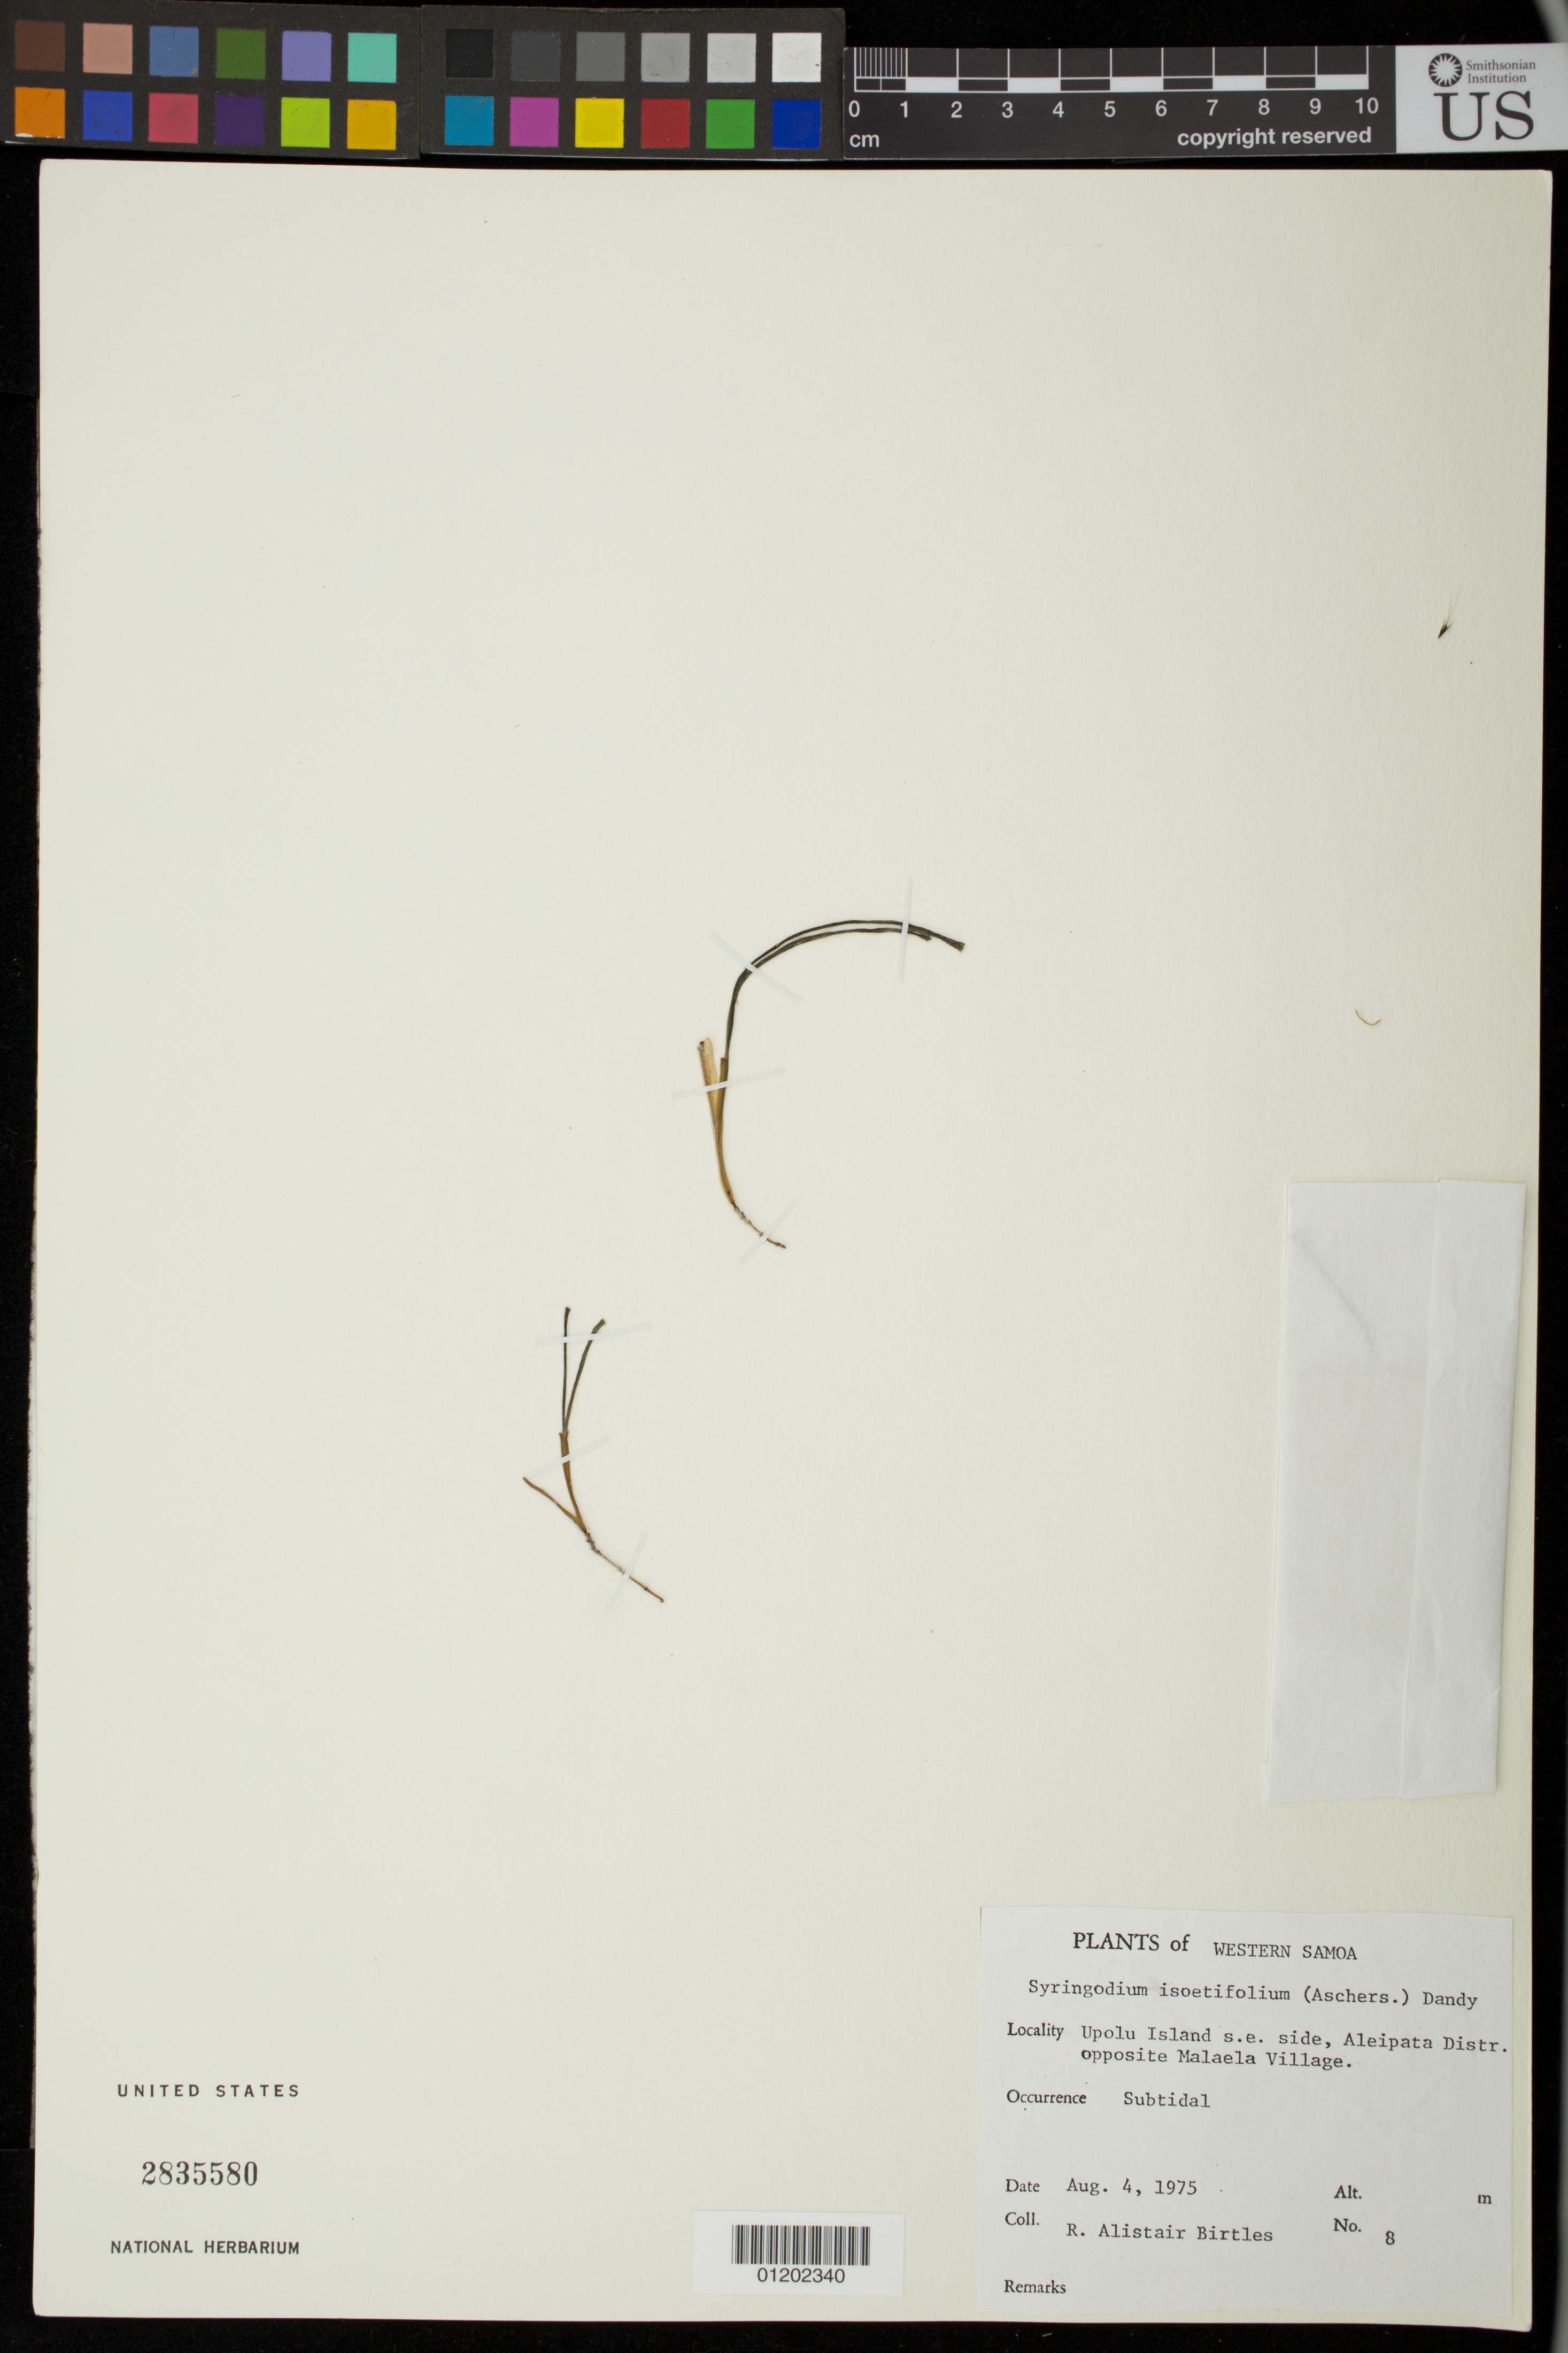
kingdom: Plantae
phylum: Tracheophyta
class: Liliopsida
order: Alismatales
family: Cymodoceaceae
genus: Syringodium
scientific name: Syringodium isoetifolium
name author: (Asch.) Dandy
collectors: R. Birtles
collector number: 8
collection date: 1975-08-04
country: Samoa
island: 'Upolu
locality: S.E. side, Aleipata distr. opposite Malaela Village.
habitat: subtidal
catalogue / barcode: US 2835580